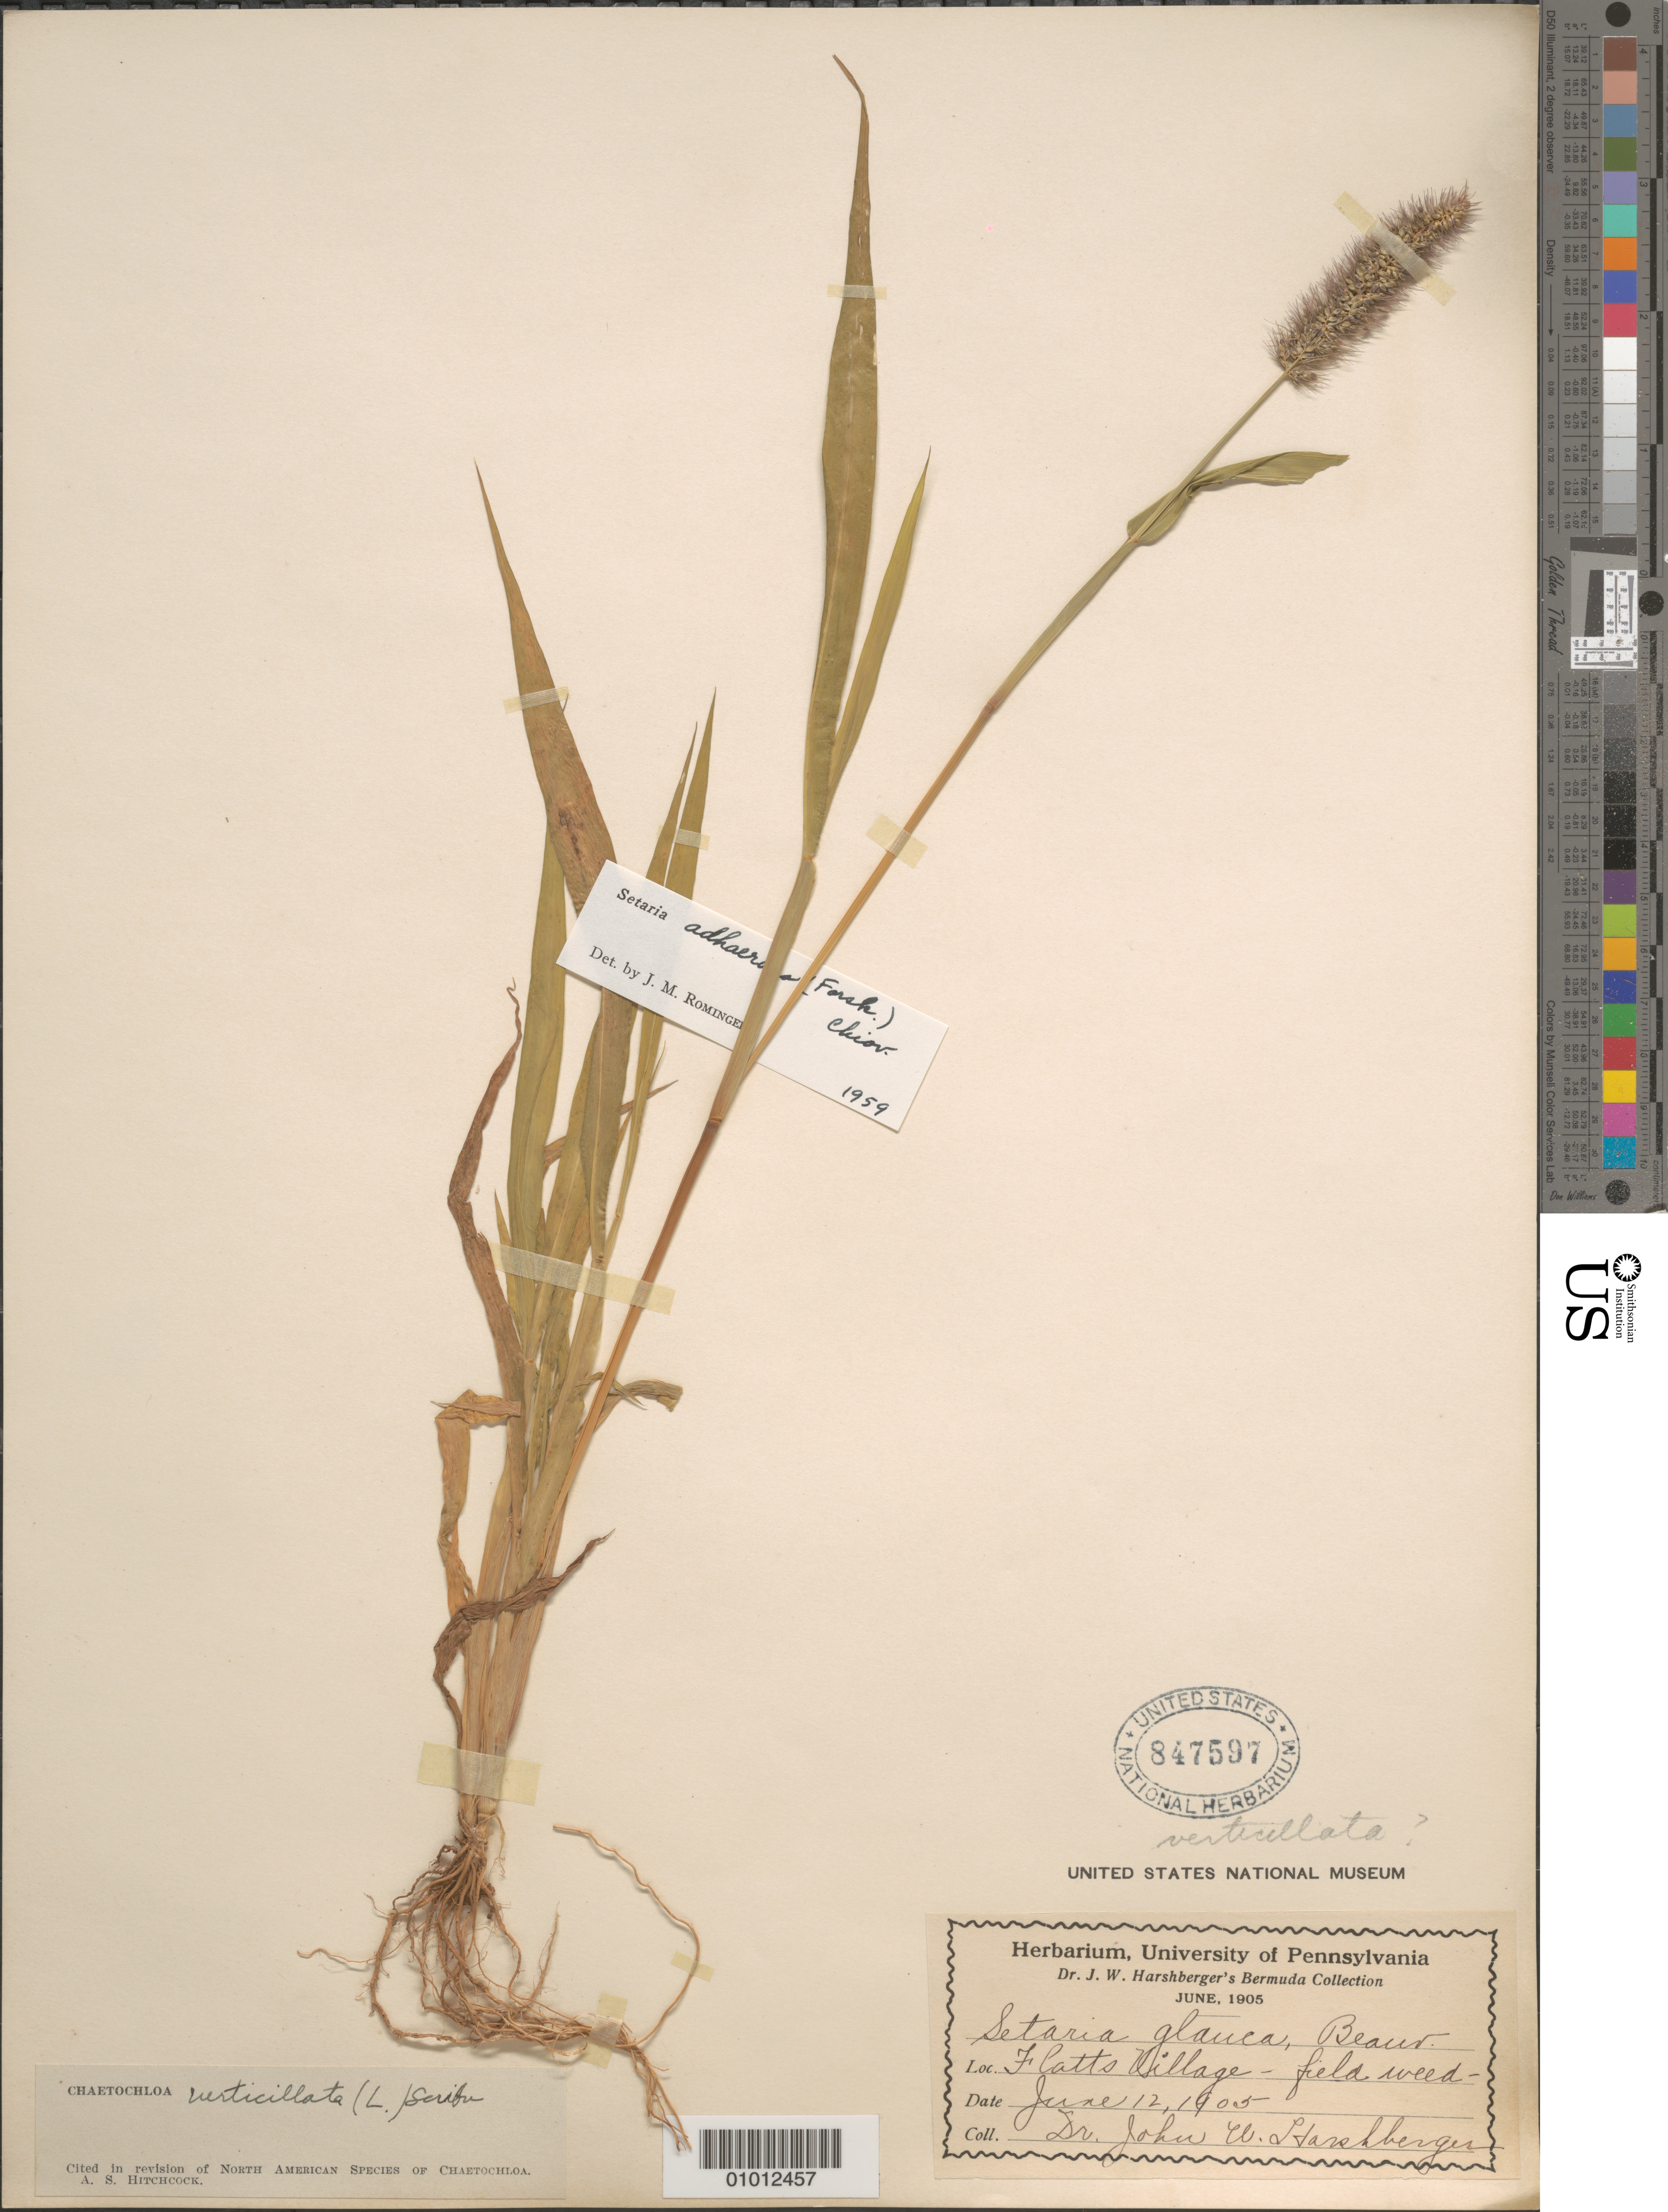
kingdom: Plantae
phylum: Tracheophyta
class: Liliopsida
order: Poales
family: Poaceae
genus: Setaria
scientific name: Setaria adhaerens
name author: (Forssk.) Chiov.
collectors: J. W. Harshberger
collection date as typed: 12 Jun 1905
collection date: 1905-06-12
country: Bermuda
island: Bermuda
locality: Flatt's Village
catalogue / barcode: US 847597